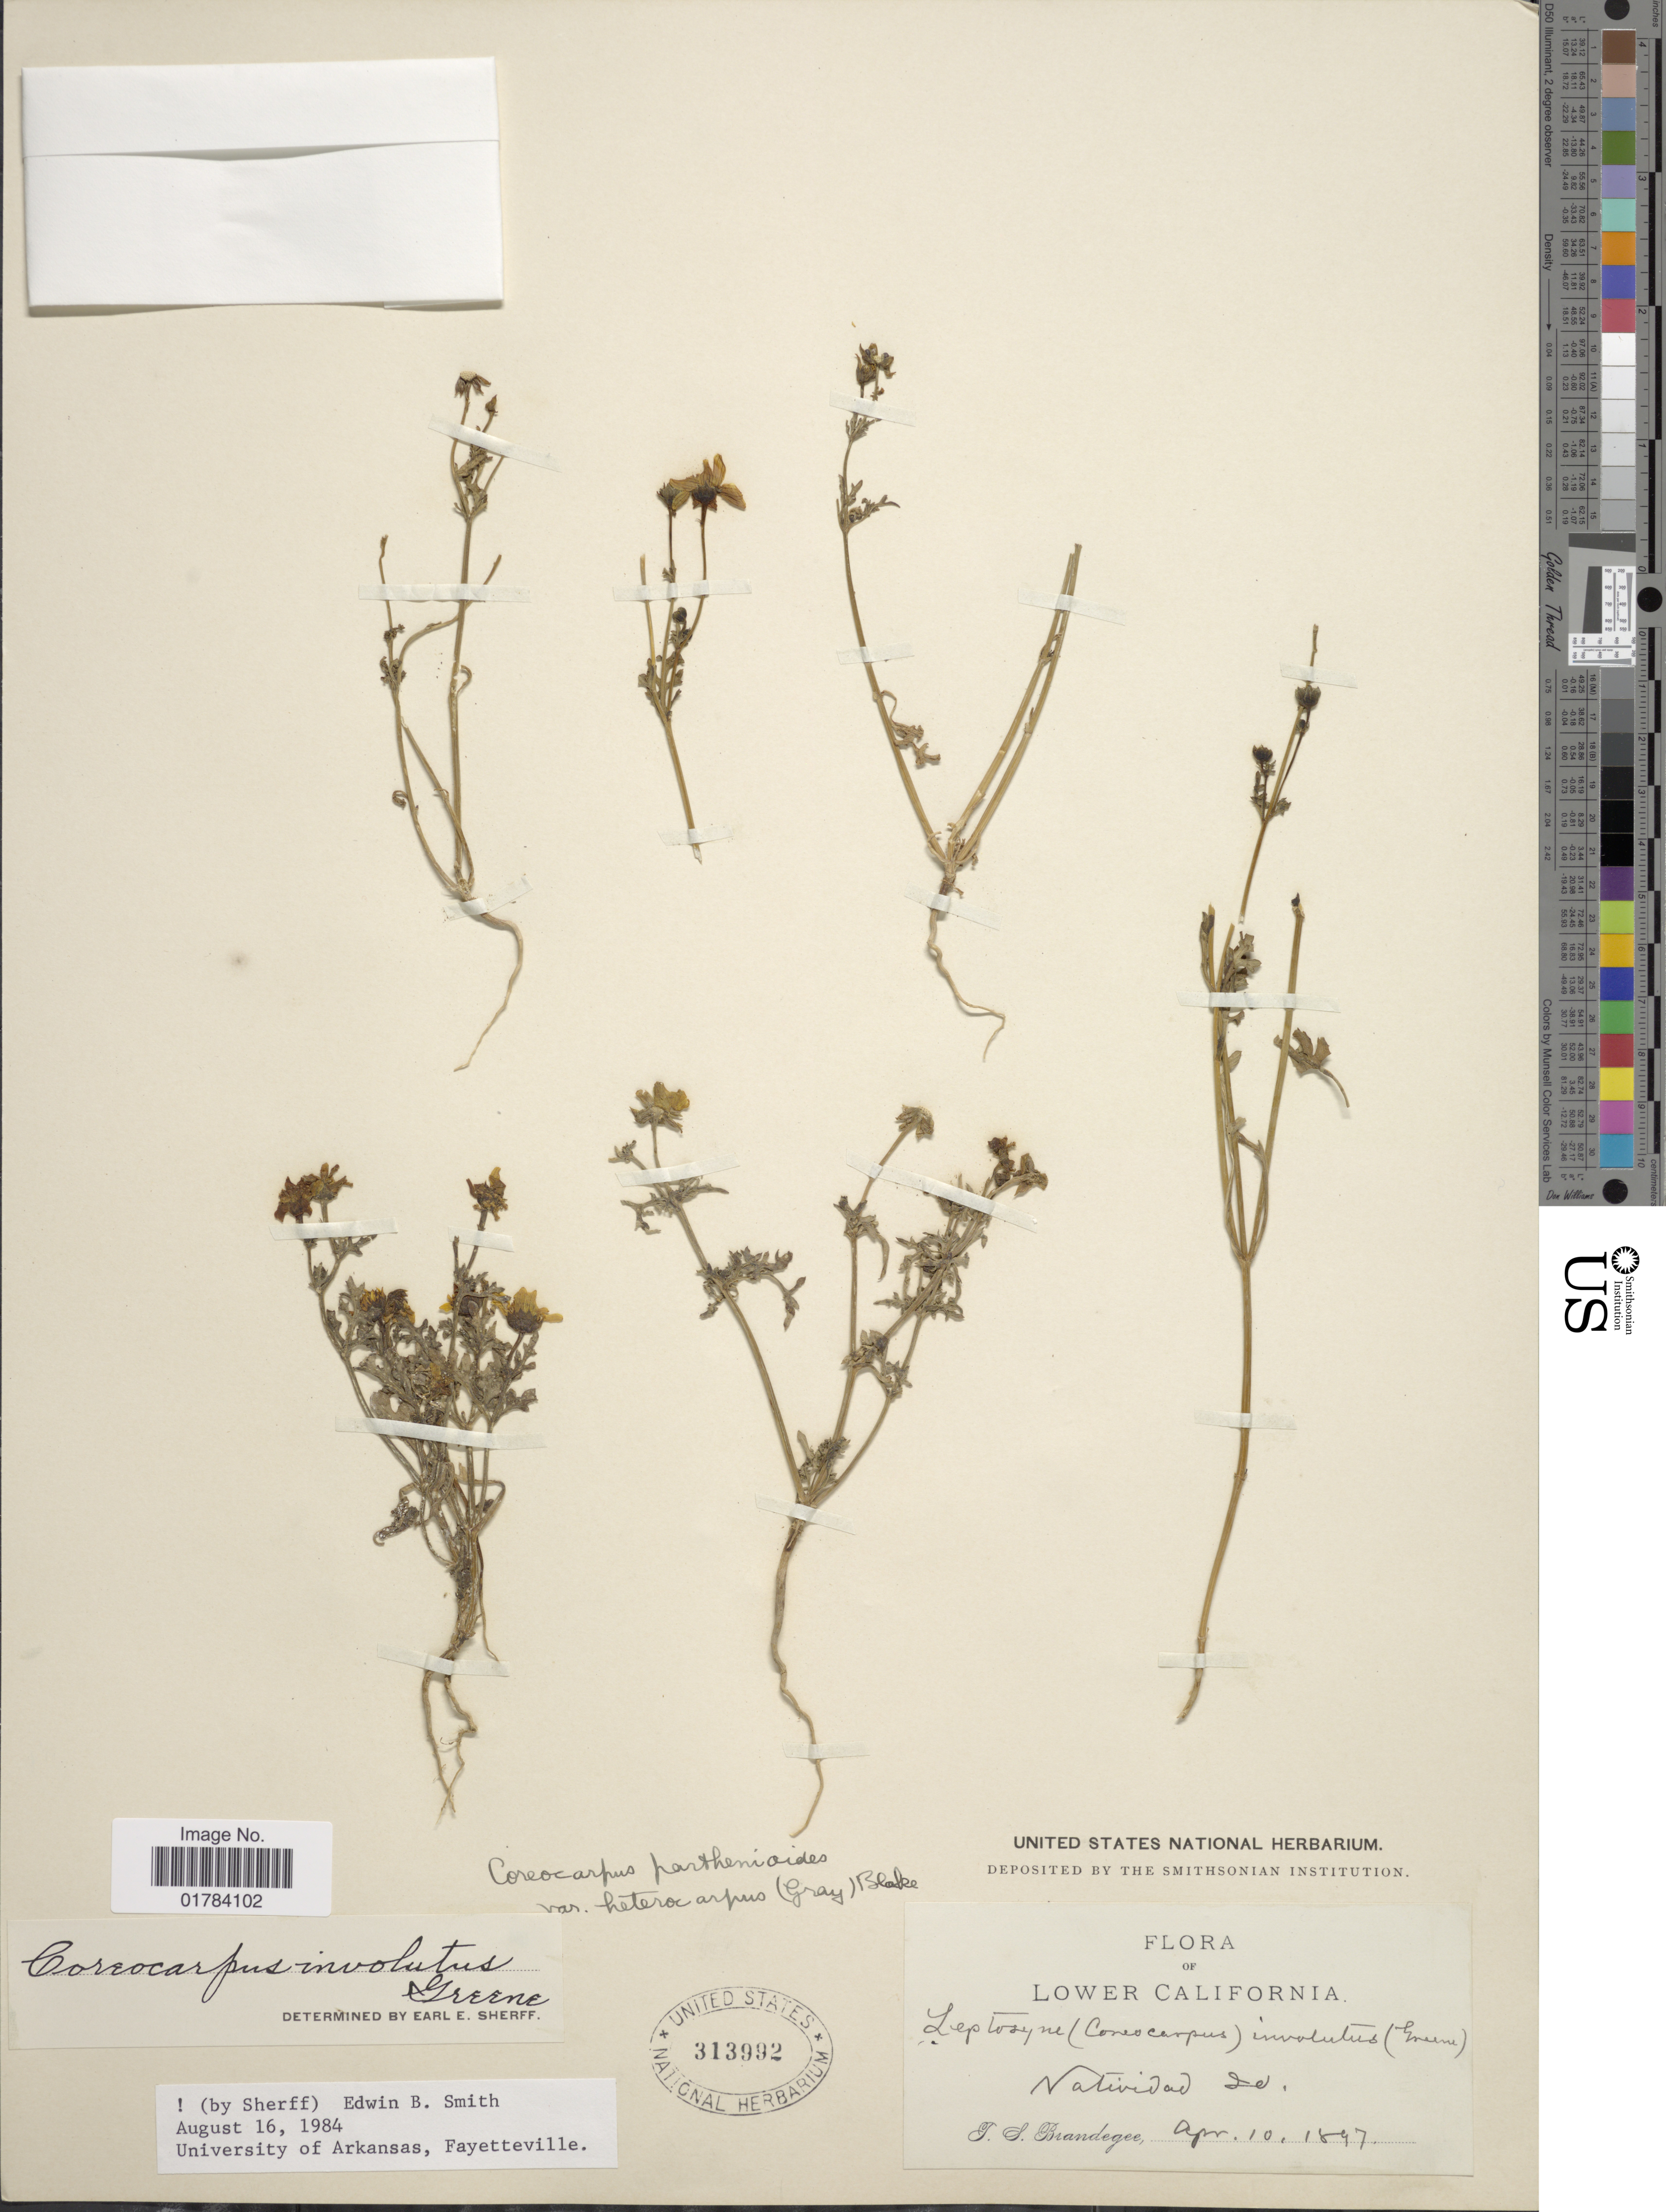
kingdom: Plantae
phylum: Tracheophyta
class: Magnoliopsida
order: Asterales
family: Asteraceae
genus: Coreocarpus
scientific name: Coreocarpus parthenioides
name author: Benth.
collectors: T. S. Brandegee (herbarium)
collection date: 1897-04-10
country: Mexico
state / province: Baja California Sur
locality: Lower California, Natividad Co.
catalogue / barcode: US 313992